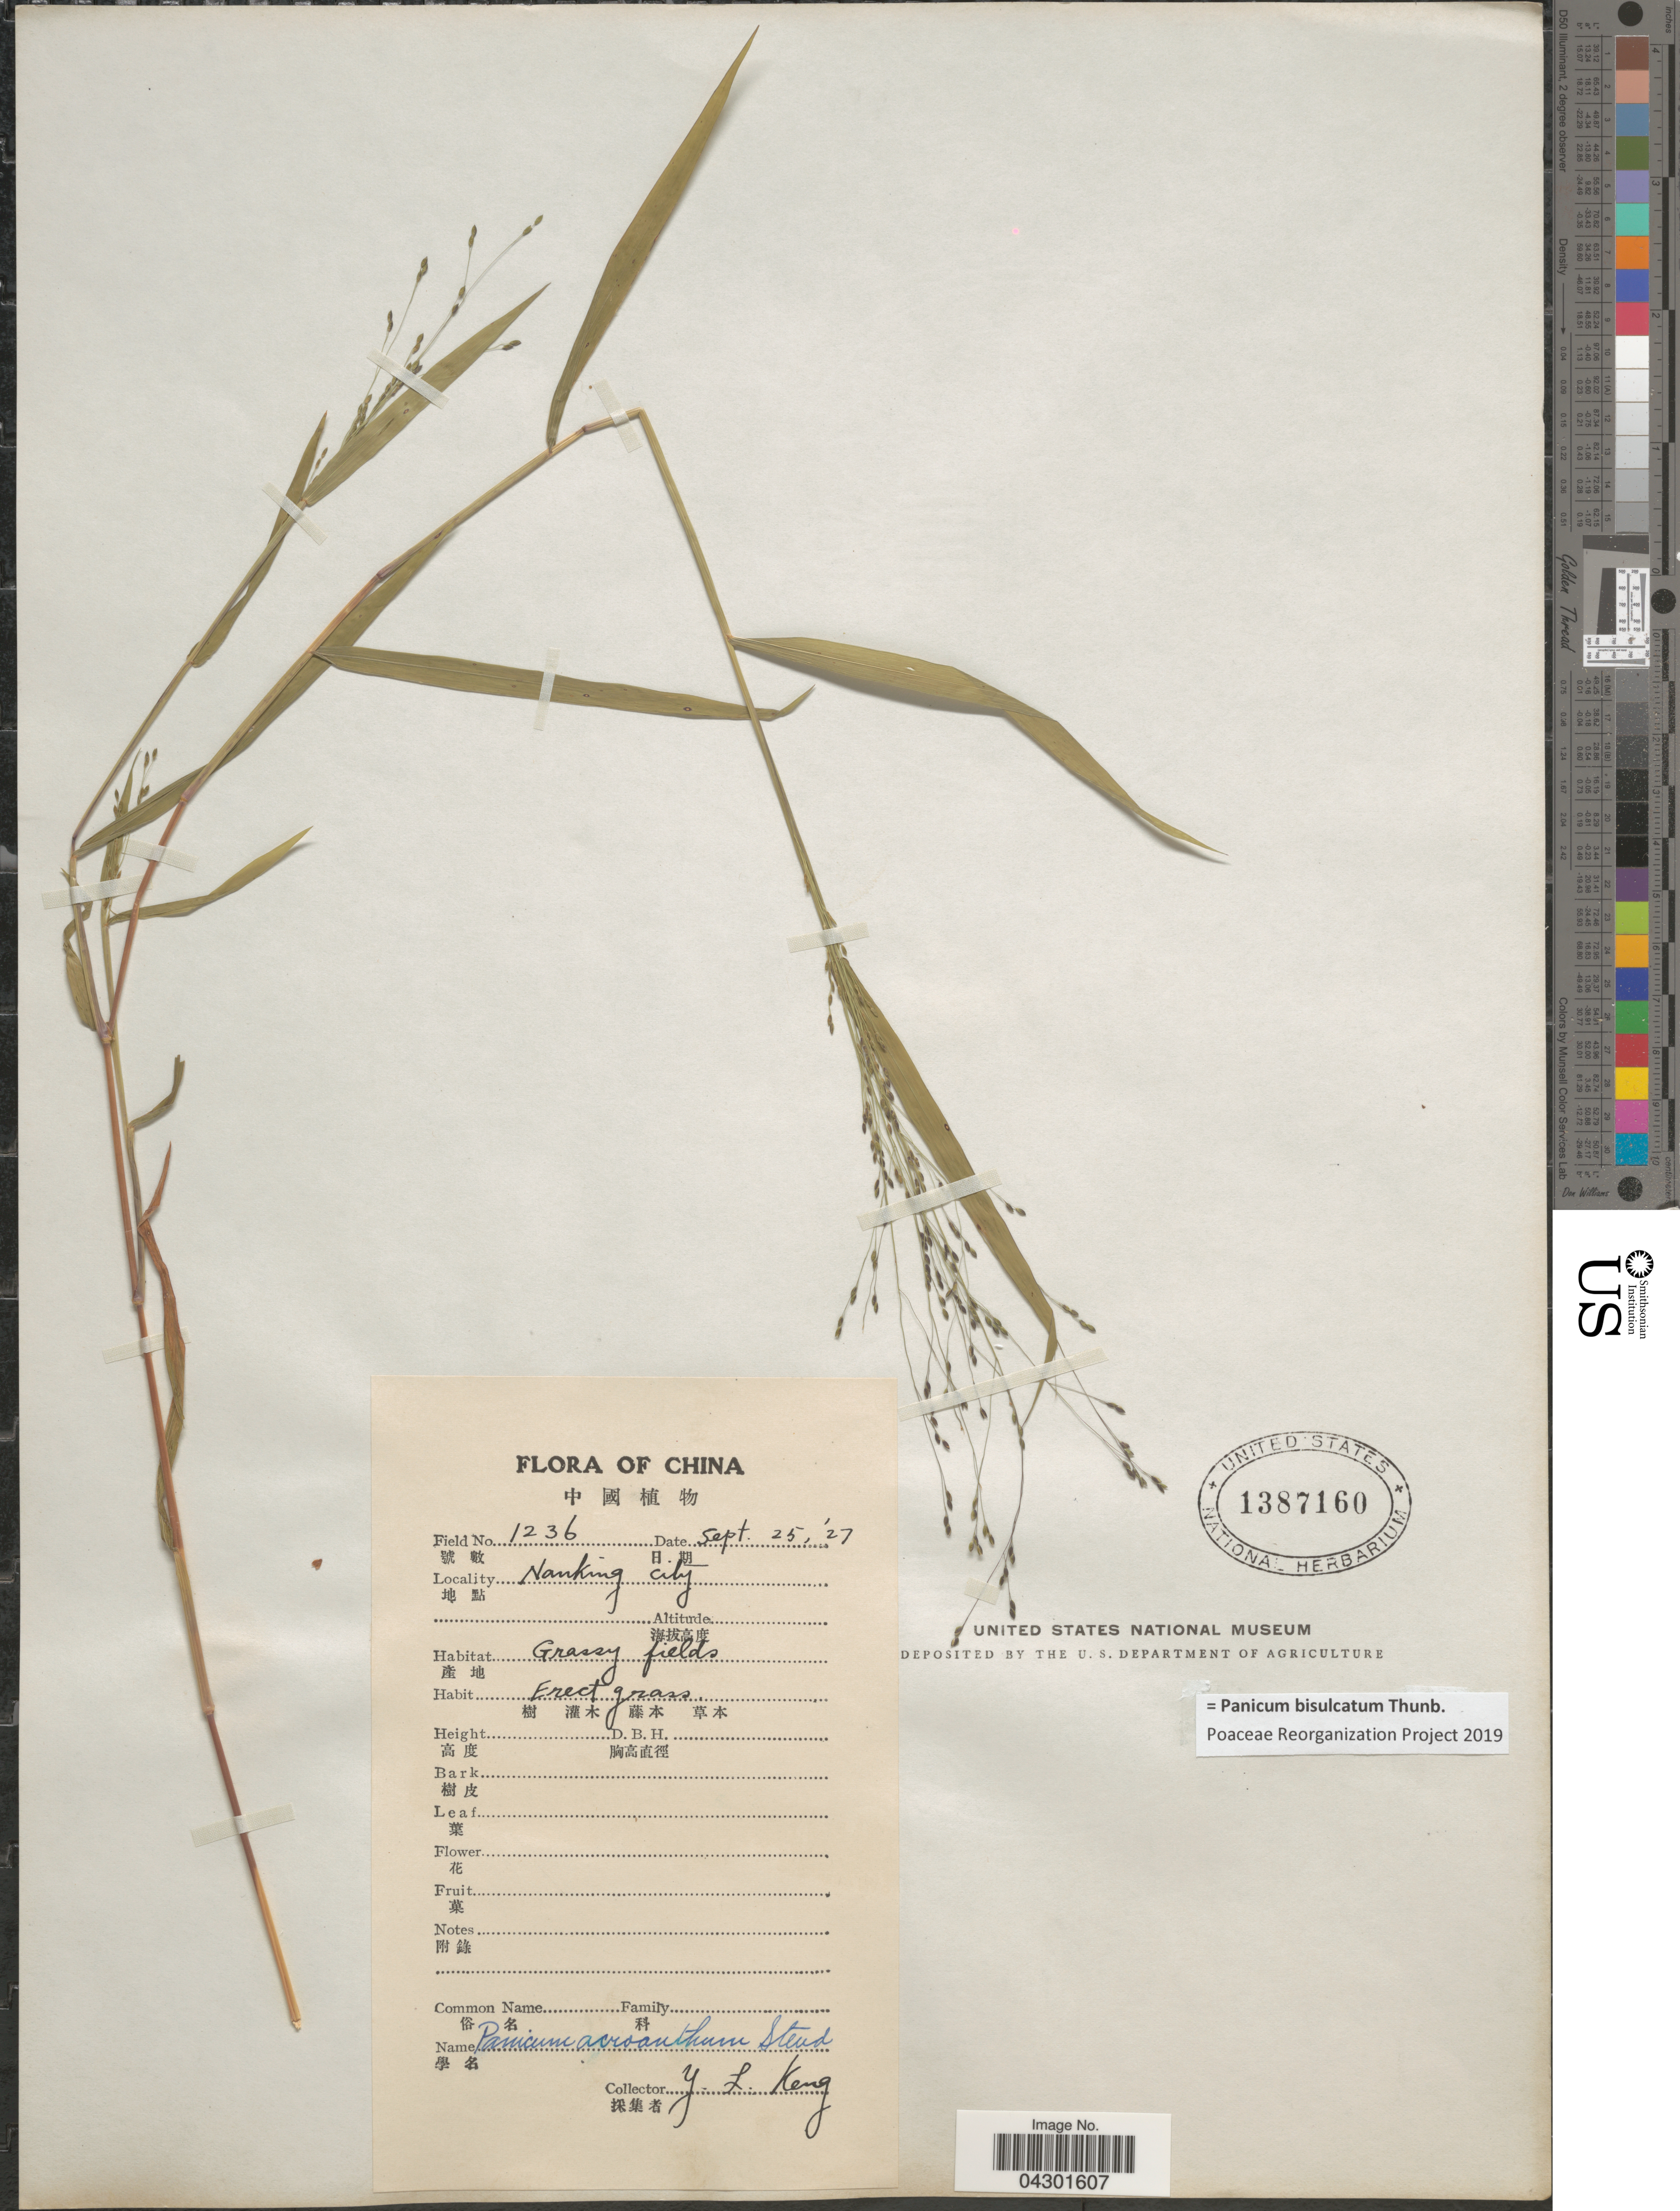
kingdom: Plantae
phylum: Tracheophyta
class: Liliopsida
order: Poales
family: Poaceae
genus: Panicum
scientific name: Panicum bisulcatum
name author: Thunb.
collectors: Y. L. Keng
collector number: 1236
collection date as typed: Transcribed d/m/y: 25/9/27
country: China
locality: Nanking City.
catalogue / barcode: US 1387160